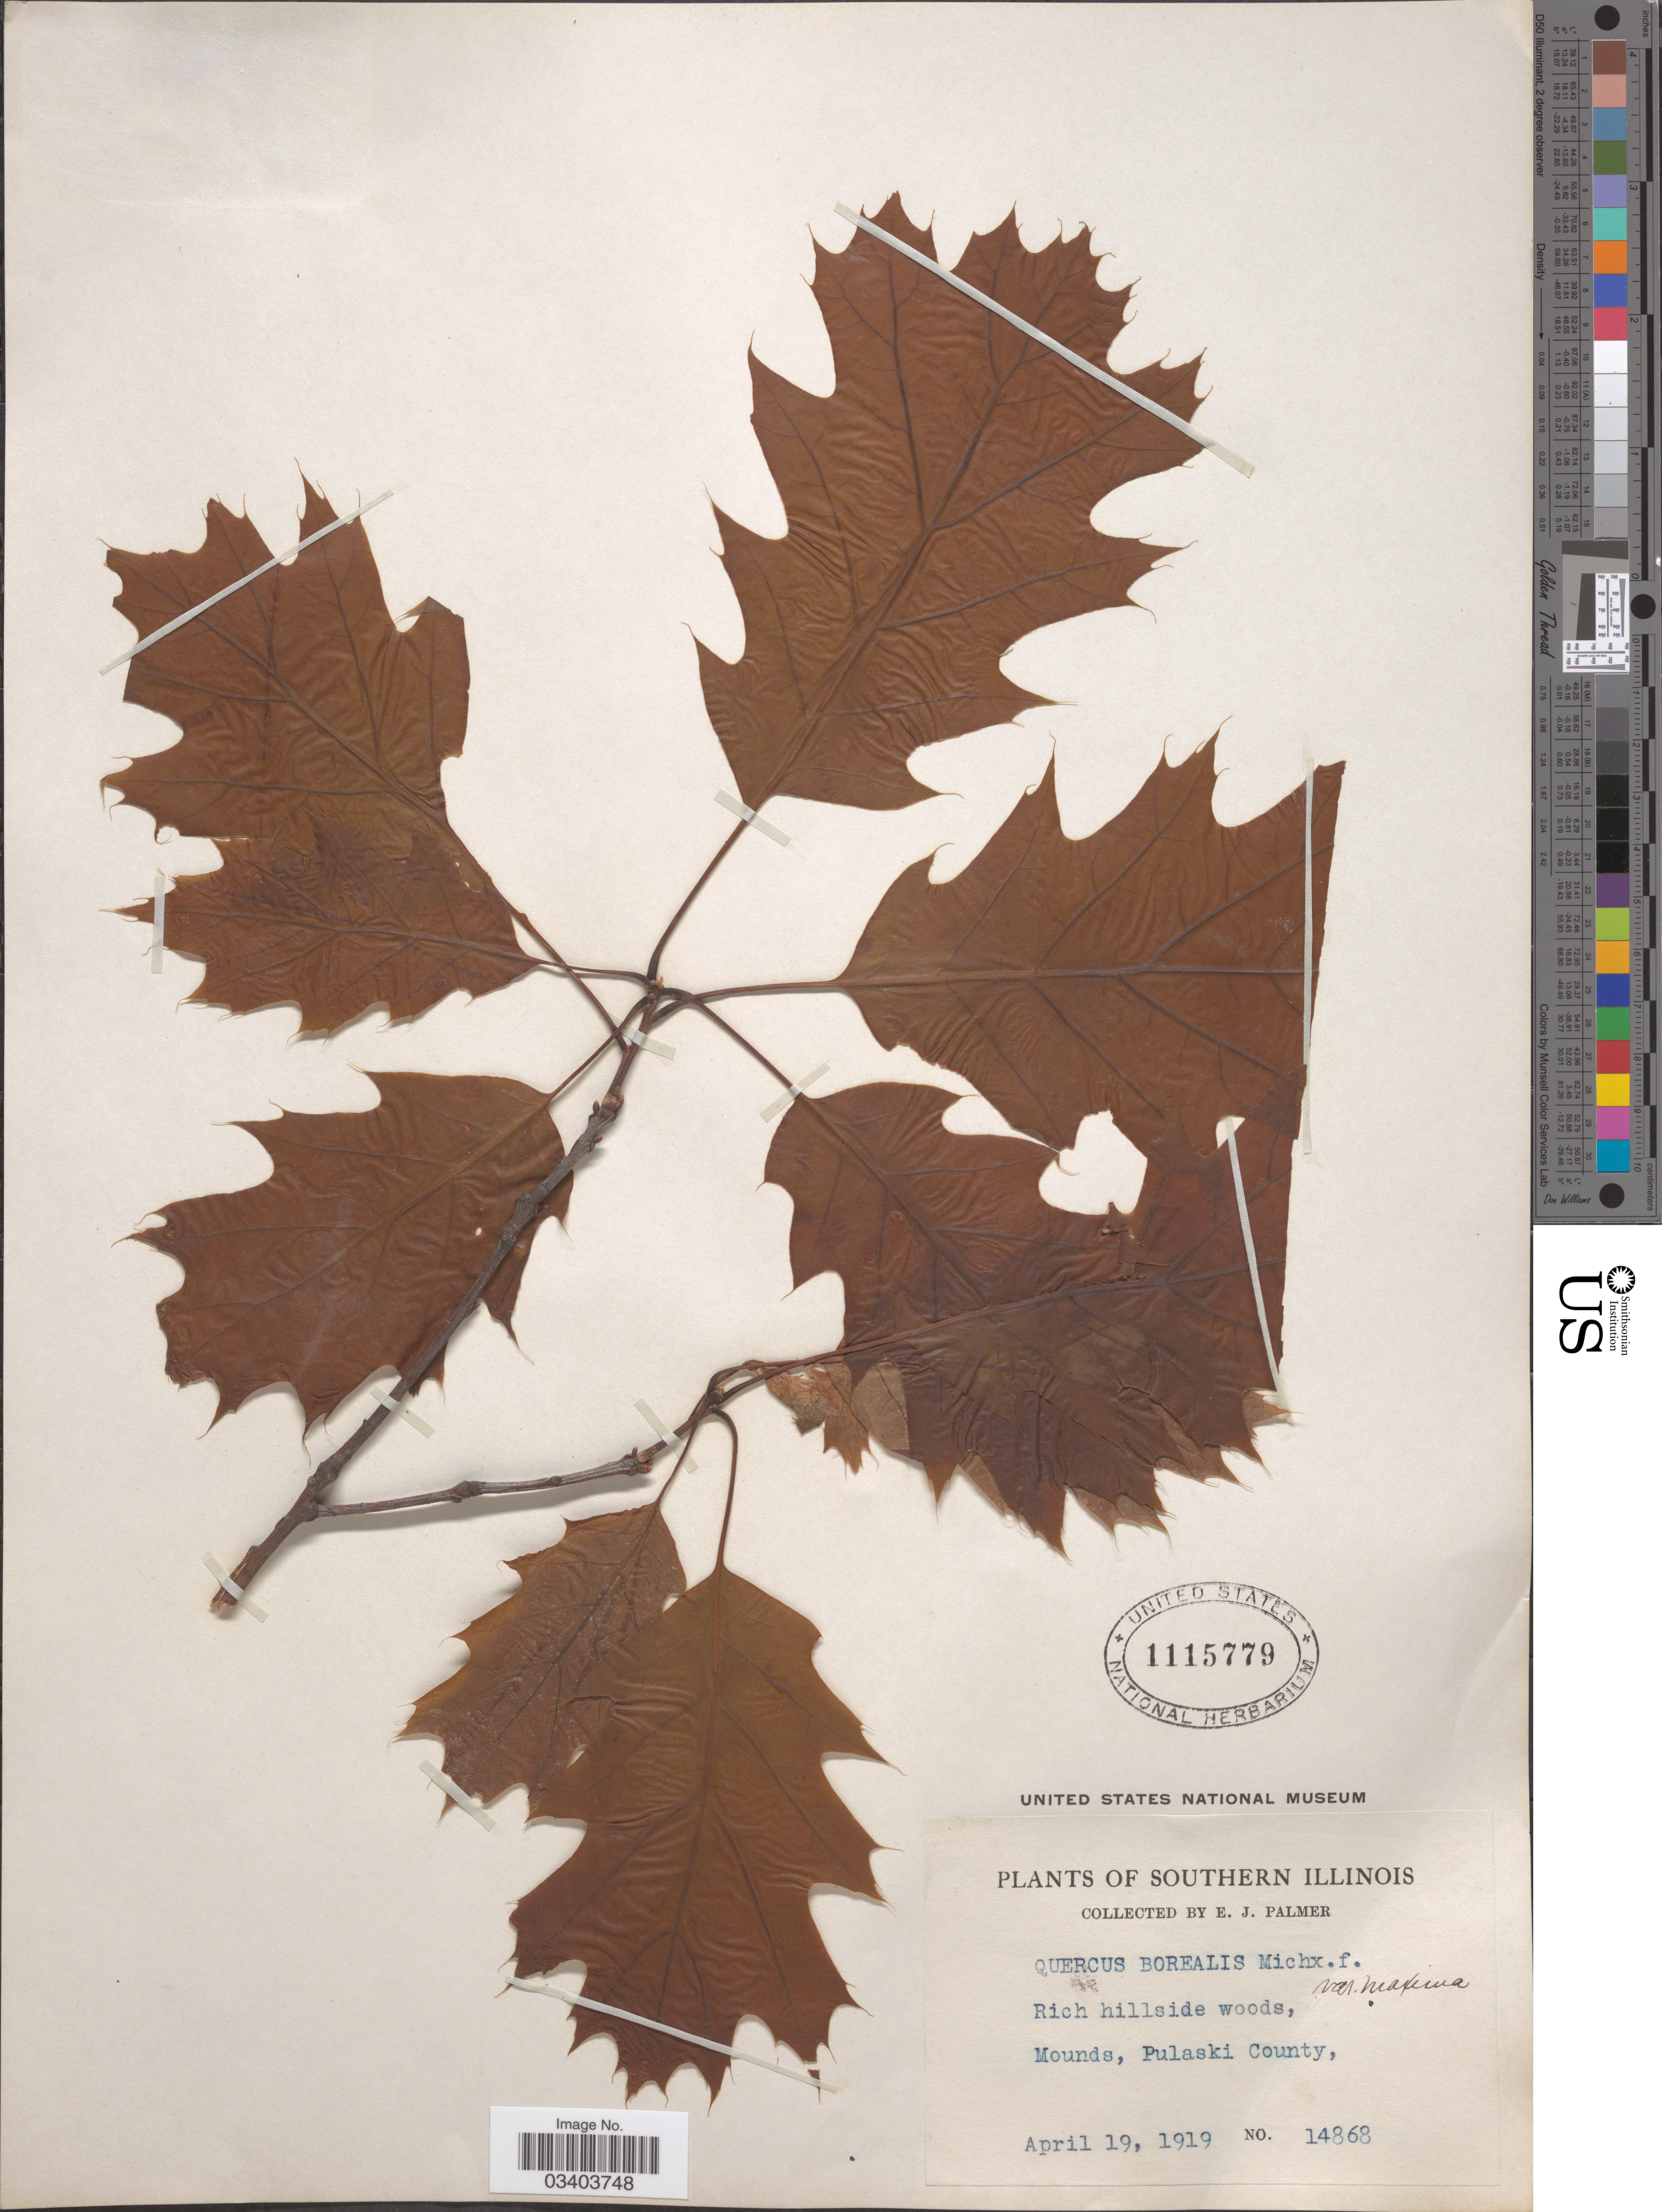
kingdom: Plantae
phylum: Tracheophyta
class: Magnoliopsida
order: Fagales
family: Fagaceae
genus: Quercus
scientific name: Quercus borealis var. maxima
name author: (Marshall) Sarg.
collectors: E. J. Palmer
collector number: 14868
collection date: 1919-04-19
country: United States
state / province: Illinois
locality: Southern Illinois. Mounds, Pulaski County.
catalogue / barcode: US 1115779